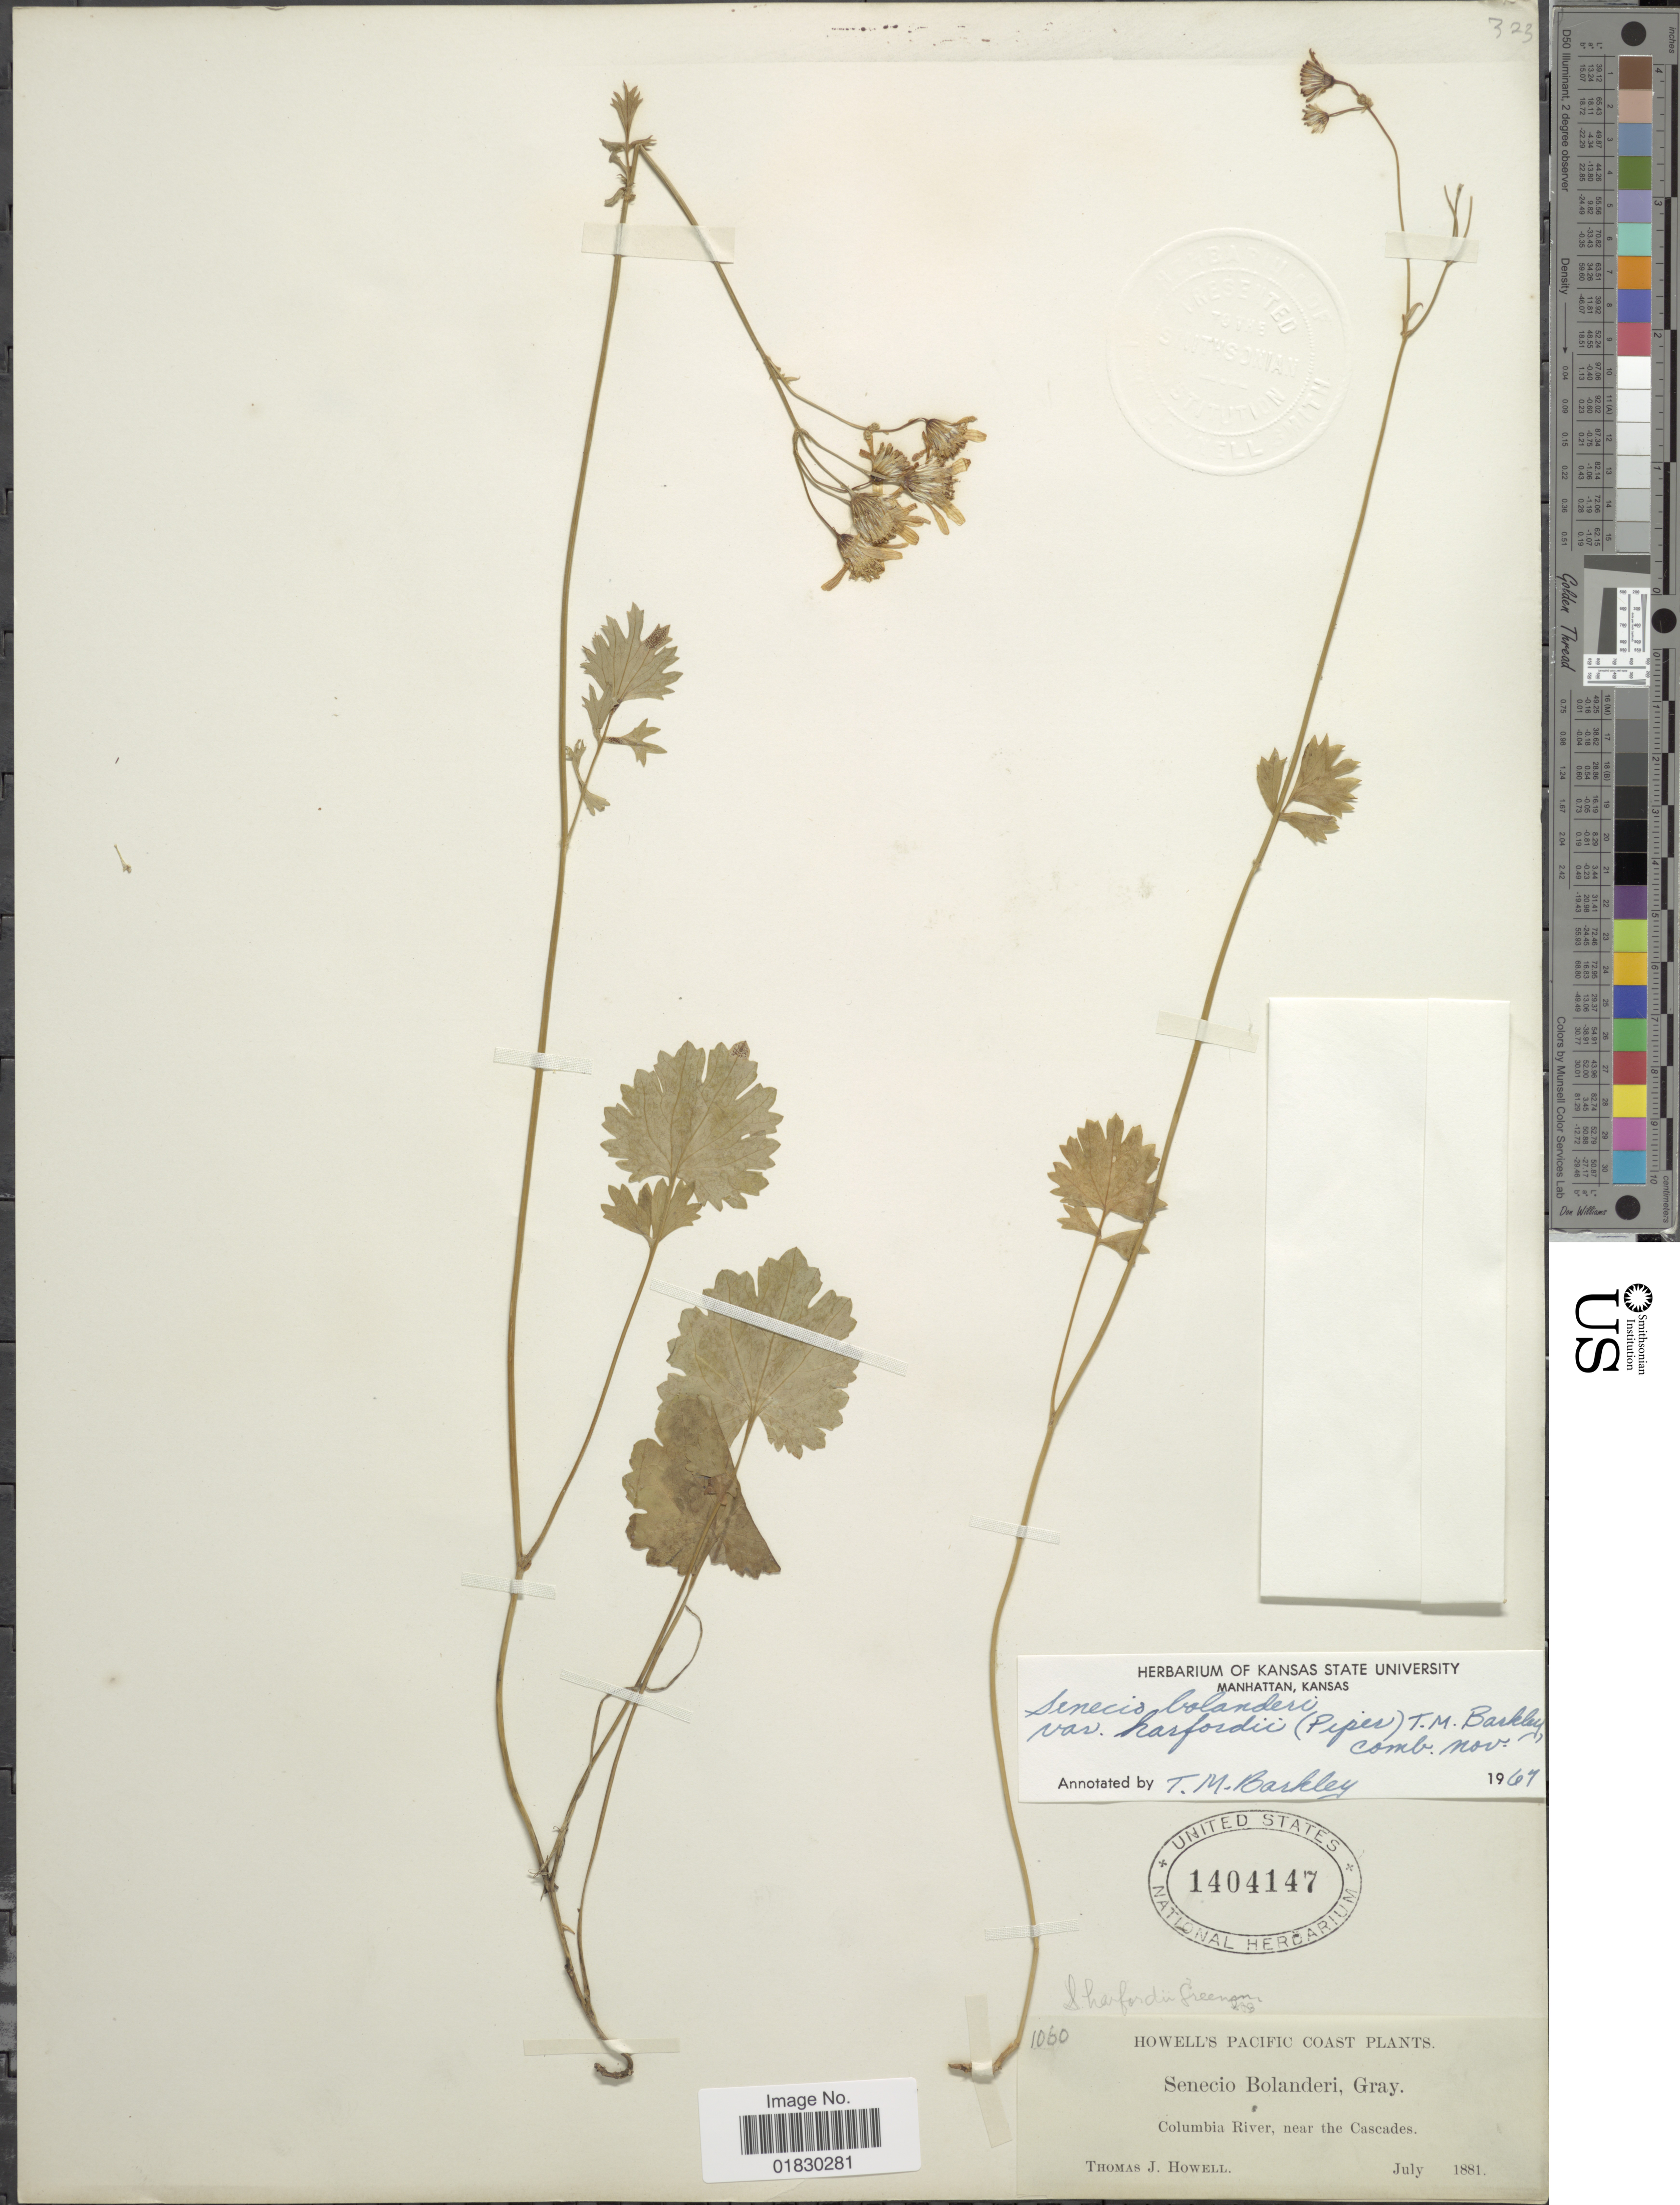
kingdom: Plantae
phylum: Tracheophyta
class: Magnoliopsida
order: Asterales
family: Asteraceae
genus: Packera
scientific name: Packera bolanderi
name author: (A. Gray) W.A. Weber & Á. Löve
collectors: J. T. Howell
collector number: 1060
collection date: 1881-07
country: United States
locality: Howell's Pacific Coast, Columbia River, near the Cascades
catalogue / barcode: US 1404147